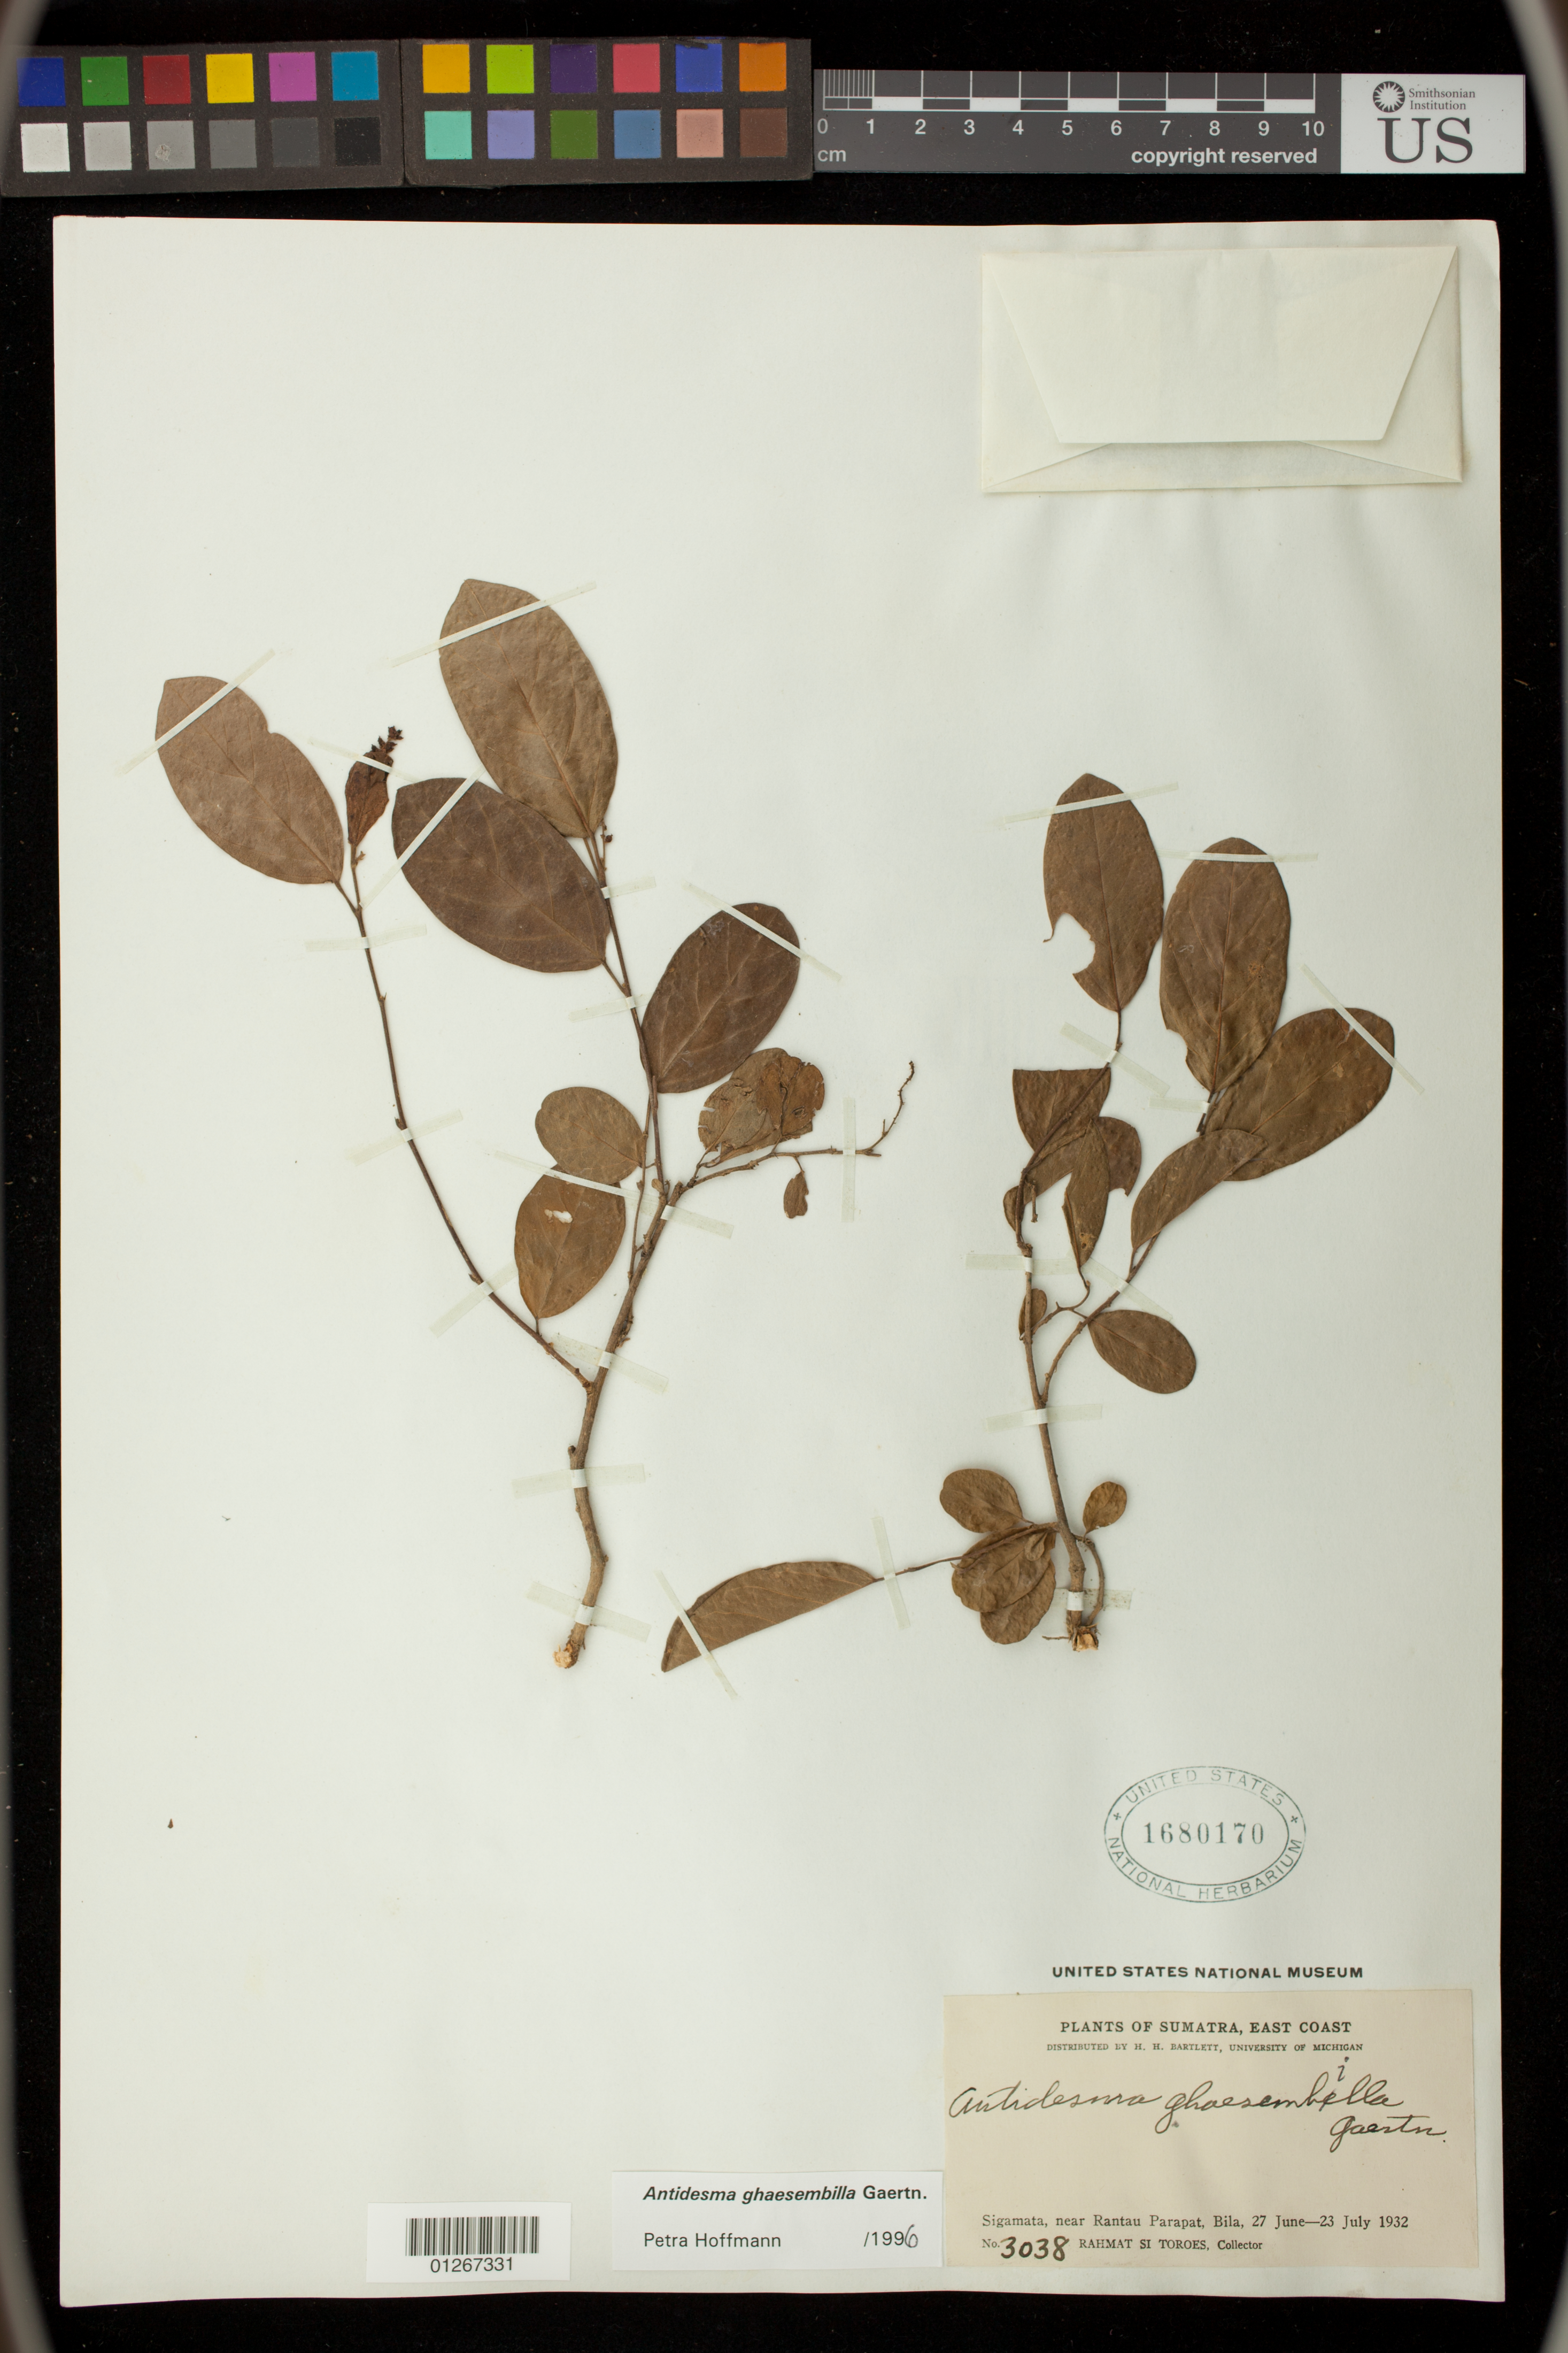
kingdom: Plantae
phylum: Tracheophyta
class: Magnoliopsida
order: Malpighiales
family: Phyllanthaceae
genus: Antidesma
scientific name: Antidesma ghaesembilla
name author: Gaertn.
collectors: Rahmat Si Boeea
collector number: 3038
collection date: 1932-06-27/1932-07-23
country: Indonesia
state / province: Sumatra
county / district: Sumatera Utara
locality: Sigamata, near Rantau Parapat, Bila, East Coast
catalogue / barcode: US 1680170